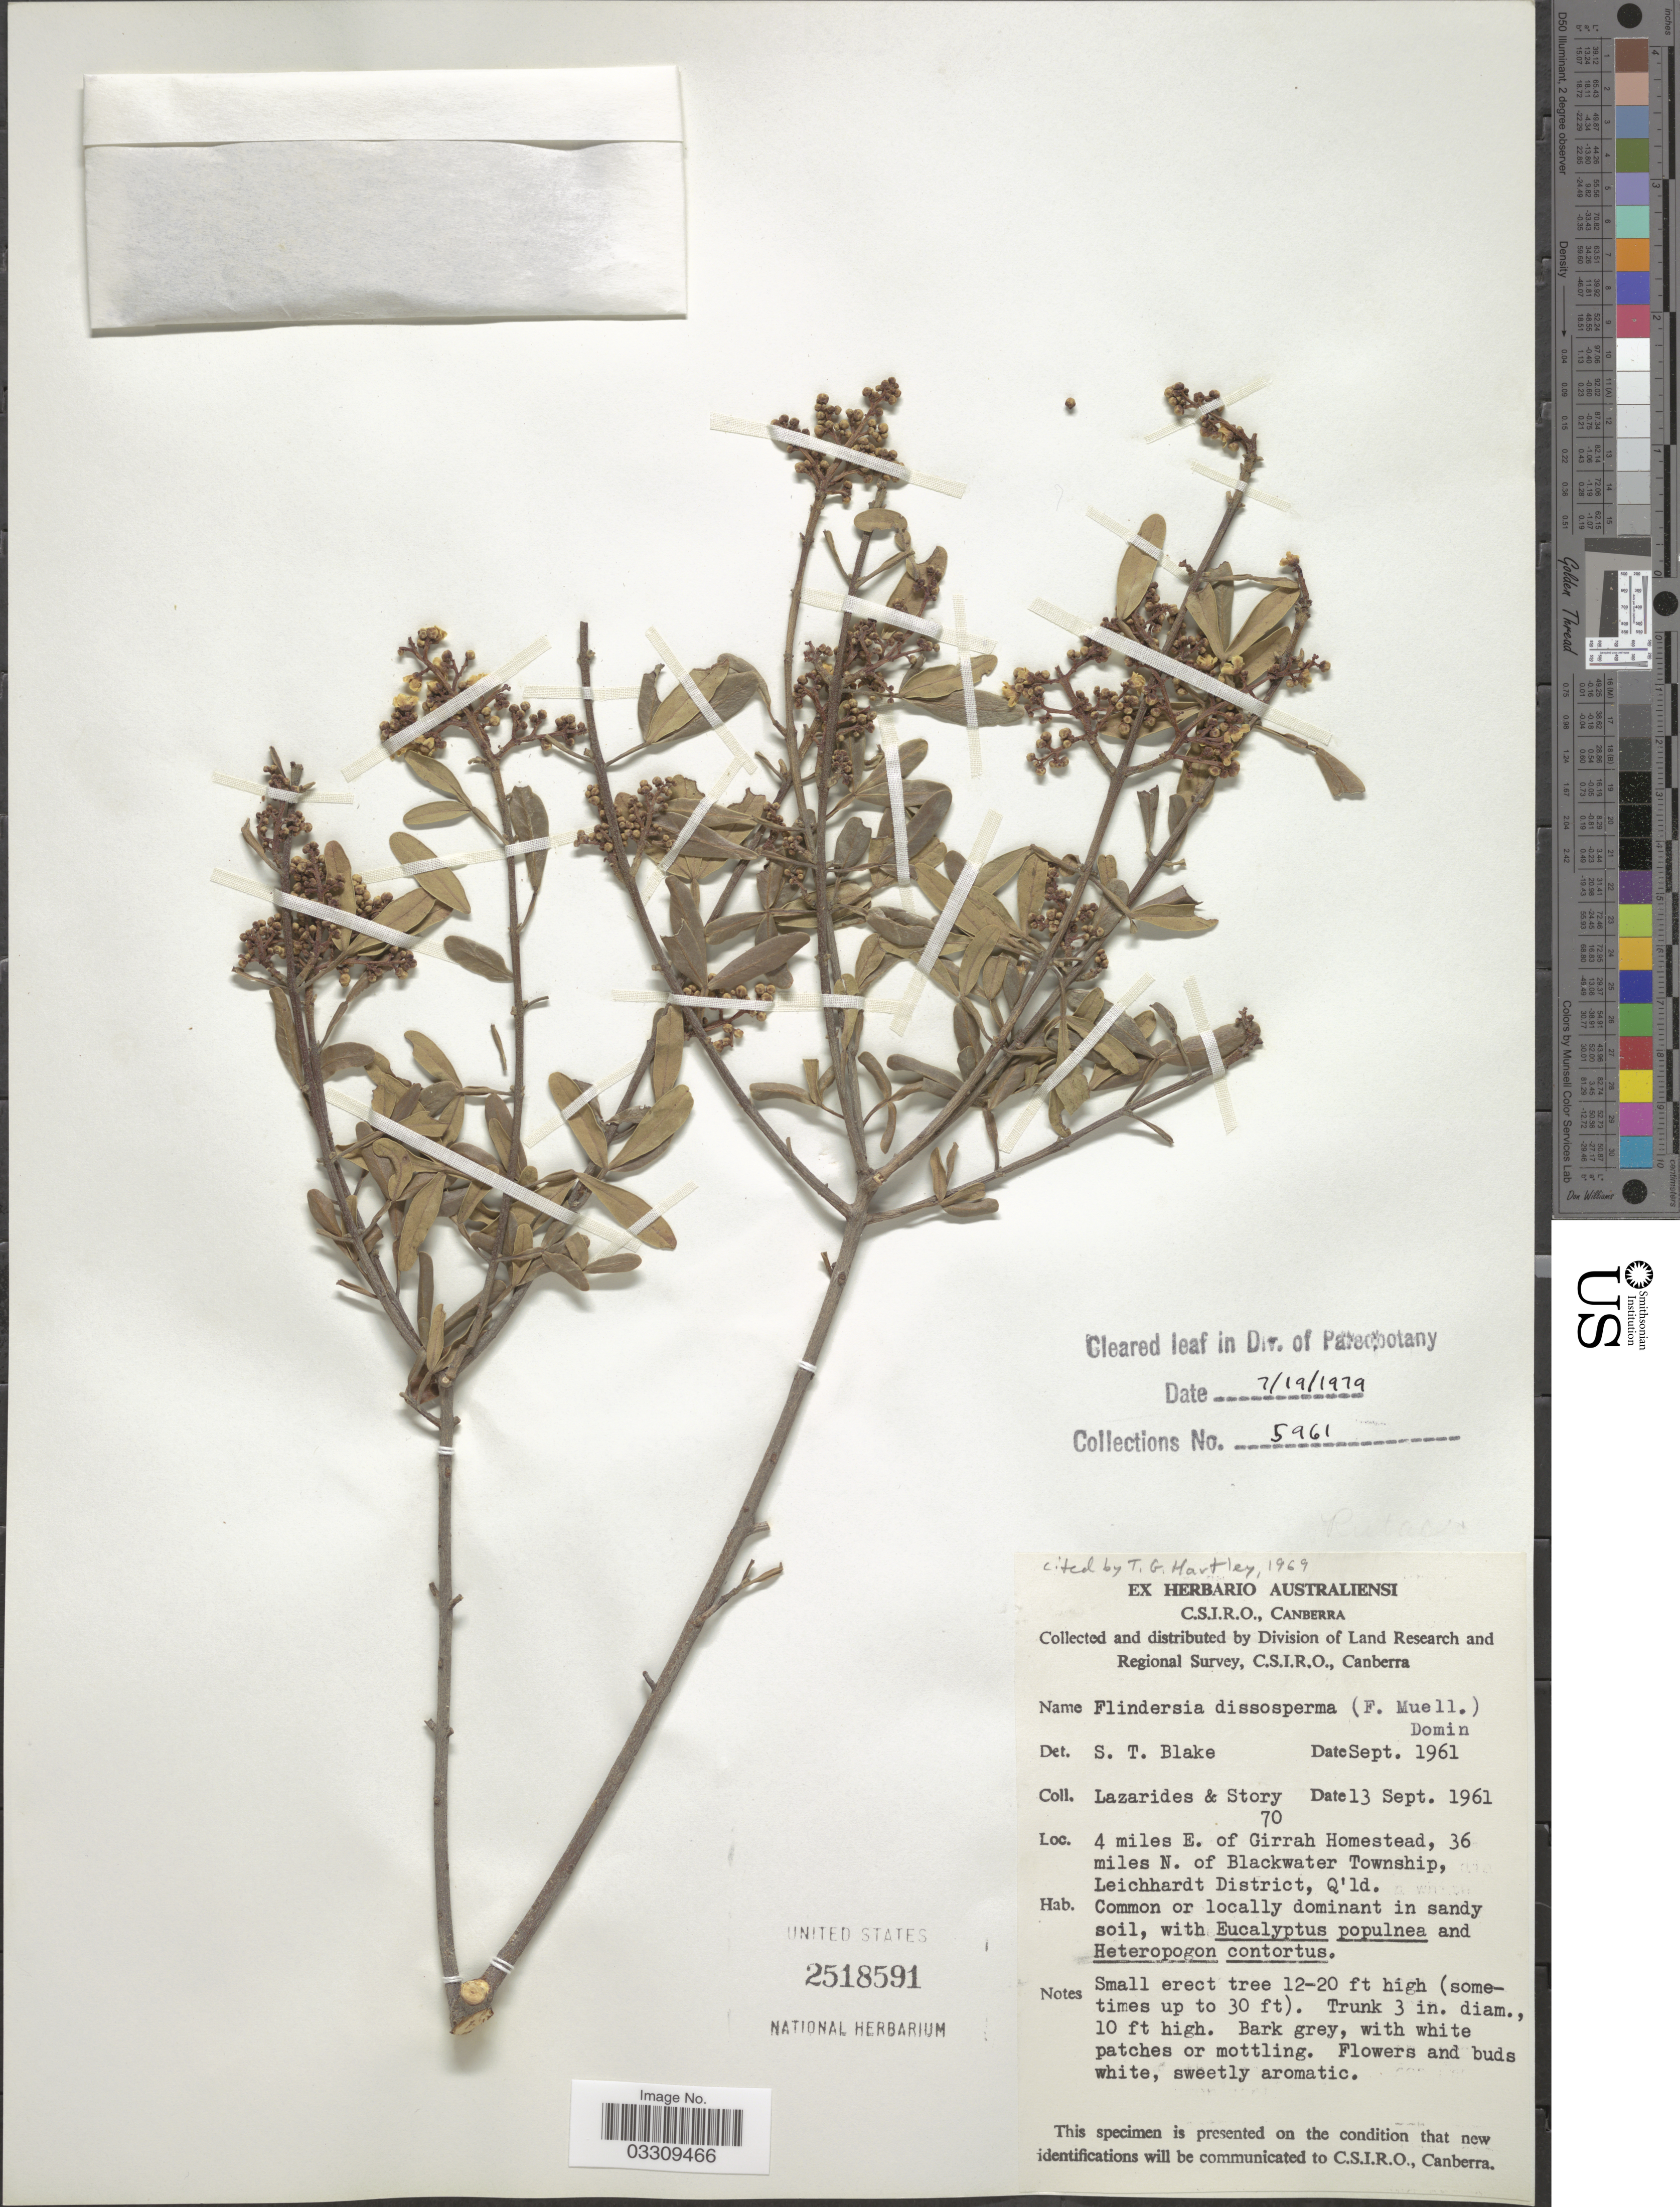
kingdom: Plantae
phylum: Tracheophyta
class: Magnoliopsida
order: Sapindales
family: Rutaceae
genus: Flindersia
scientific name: Flindersia dissosperma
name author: (F. Muell.) Domin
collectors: M. Lazarides & -. Story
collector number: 70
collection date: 1961-09-13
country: Australia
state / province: Queensland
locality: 4 miles E. of Girrah Homestead, 36 miles N. of Blackwater Township, Leichardt District.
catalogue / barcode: US 2518591